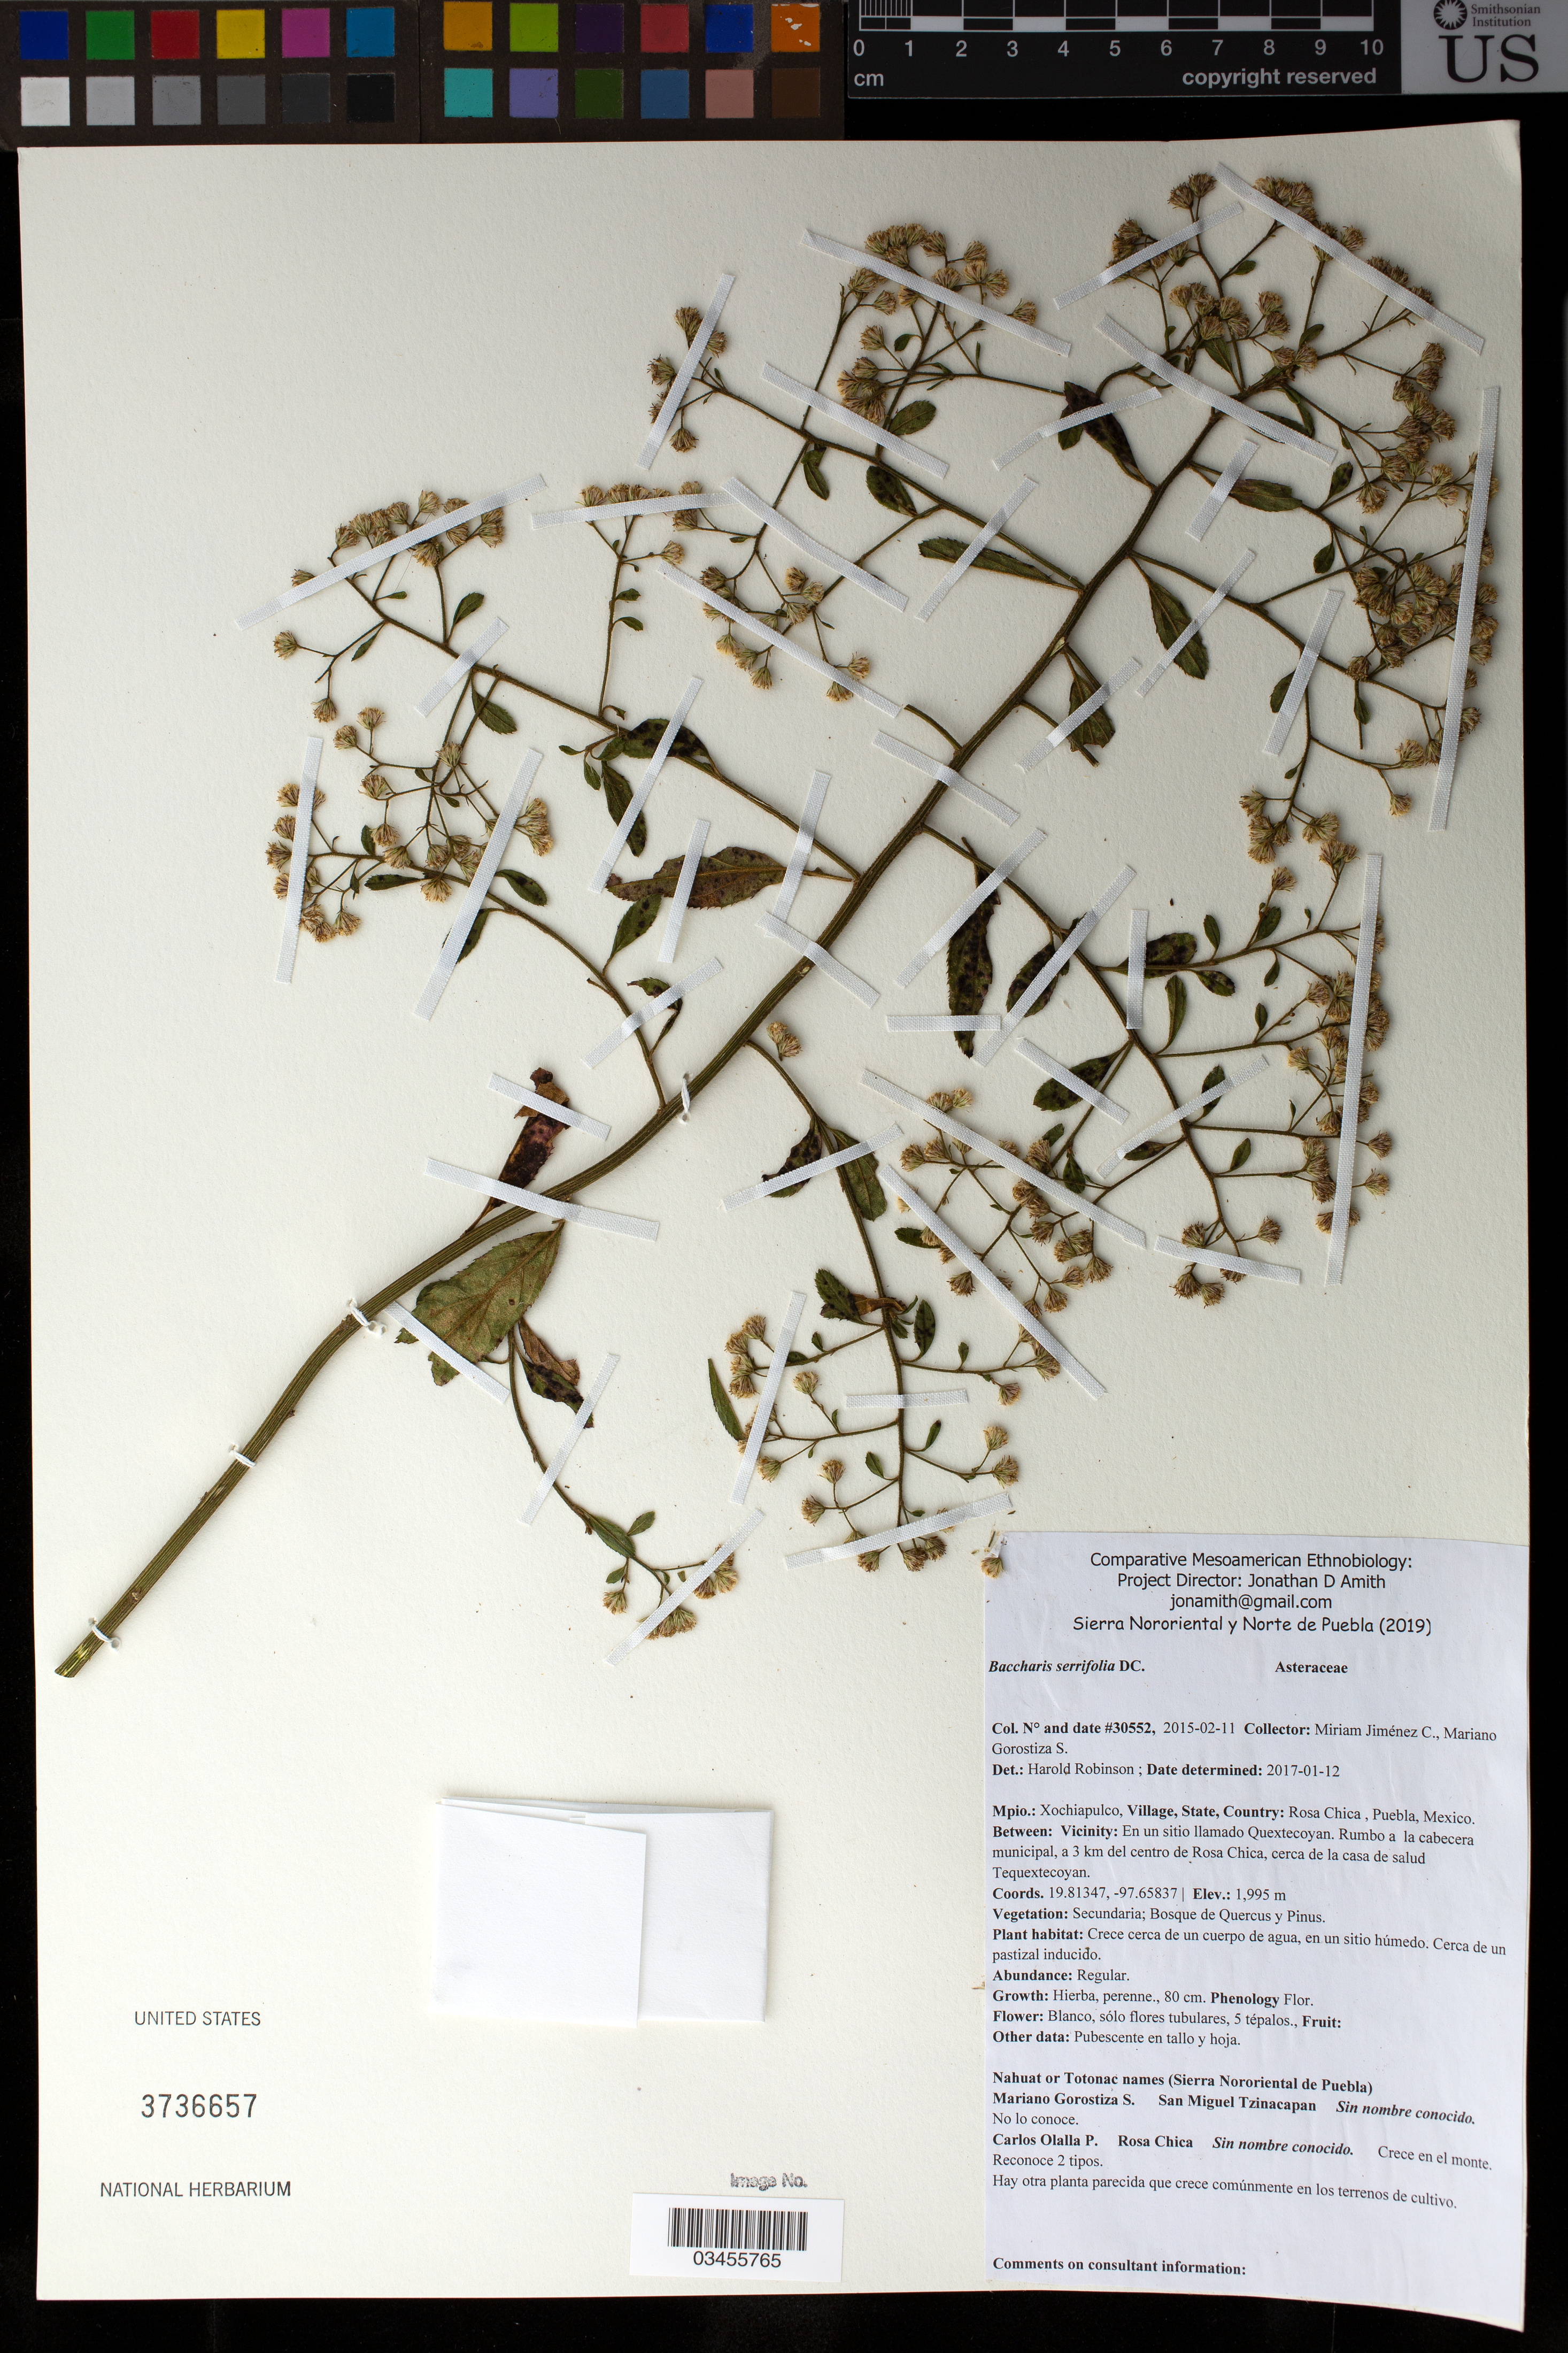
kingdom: Plantae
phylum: Tracheophyta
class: Magnoliopsida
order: Asterales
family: Asteraceae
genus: Baccharis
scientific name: Baccharis serrifolia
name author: DC.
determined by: Robinson, Harold E., (US)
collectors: M. Jiménez Chimil & M. Gorostiza S.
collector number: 30552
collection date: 2015-02-11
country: México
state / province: Puebla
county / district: Xochiapulco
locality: PUEBLO: Rosa Chica; LOCALIDAD EXACTA: En un sitio llamado Quextecoyan. Rumbo a la cabecera municipal, a 3 km del centro de Rosa Chica, cerca de la casa de salud Tequextecoyan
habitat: Bosque de Quercus y Pinus | Crece cerca de un cuerpo de agua, en un sitio húmedo. Cerca de un pastizal inducido.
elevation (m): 1995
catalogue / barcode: US 3736657